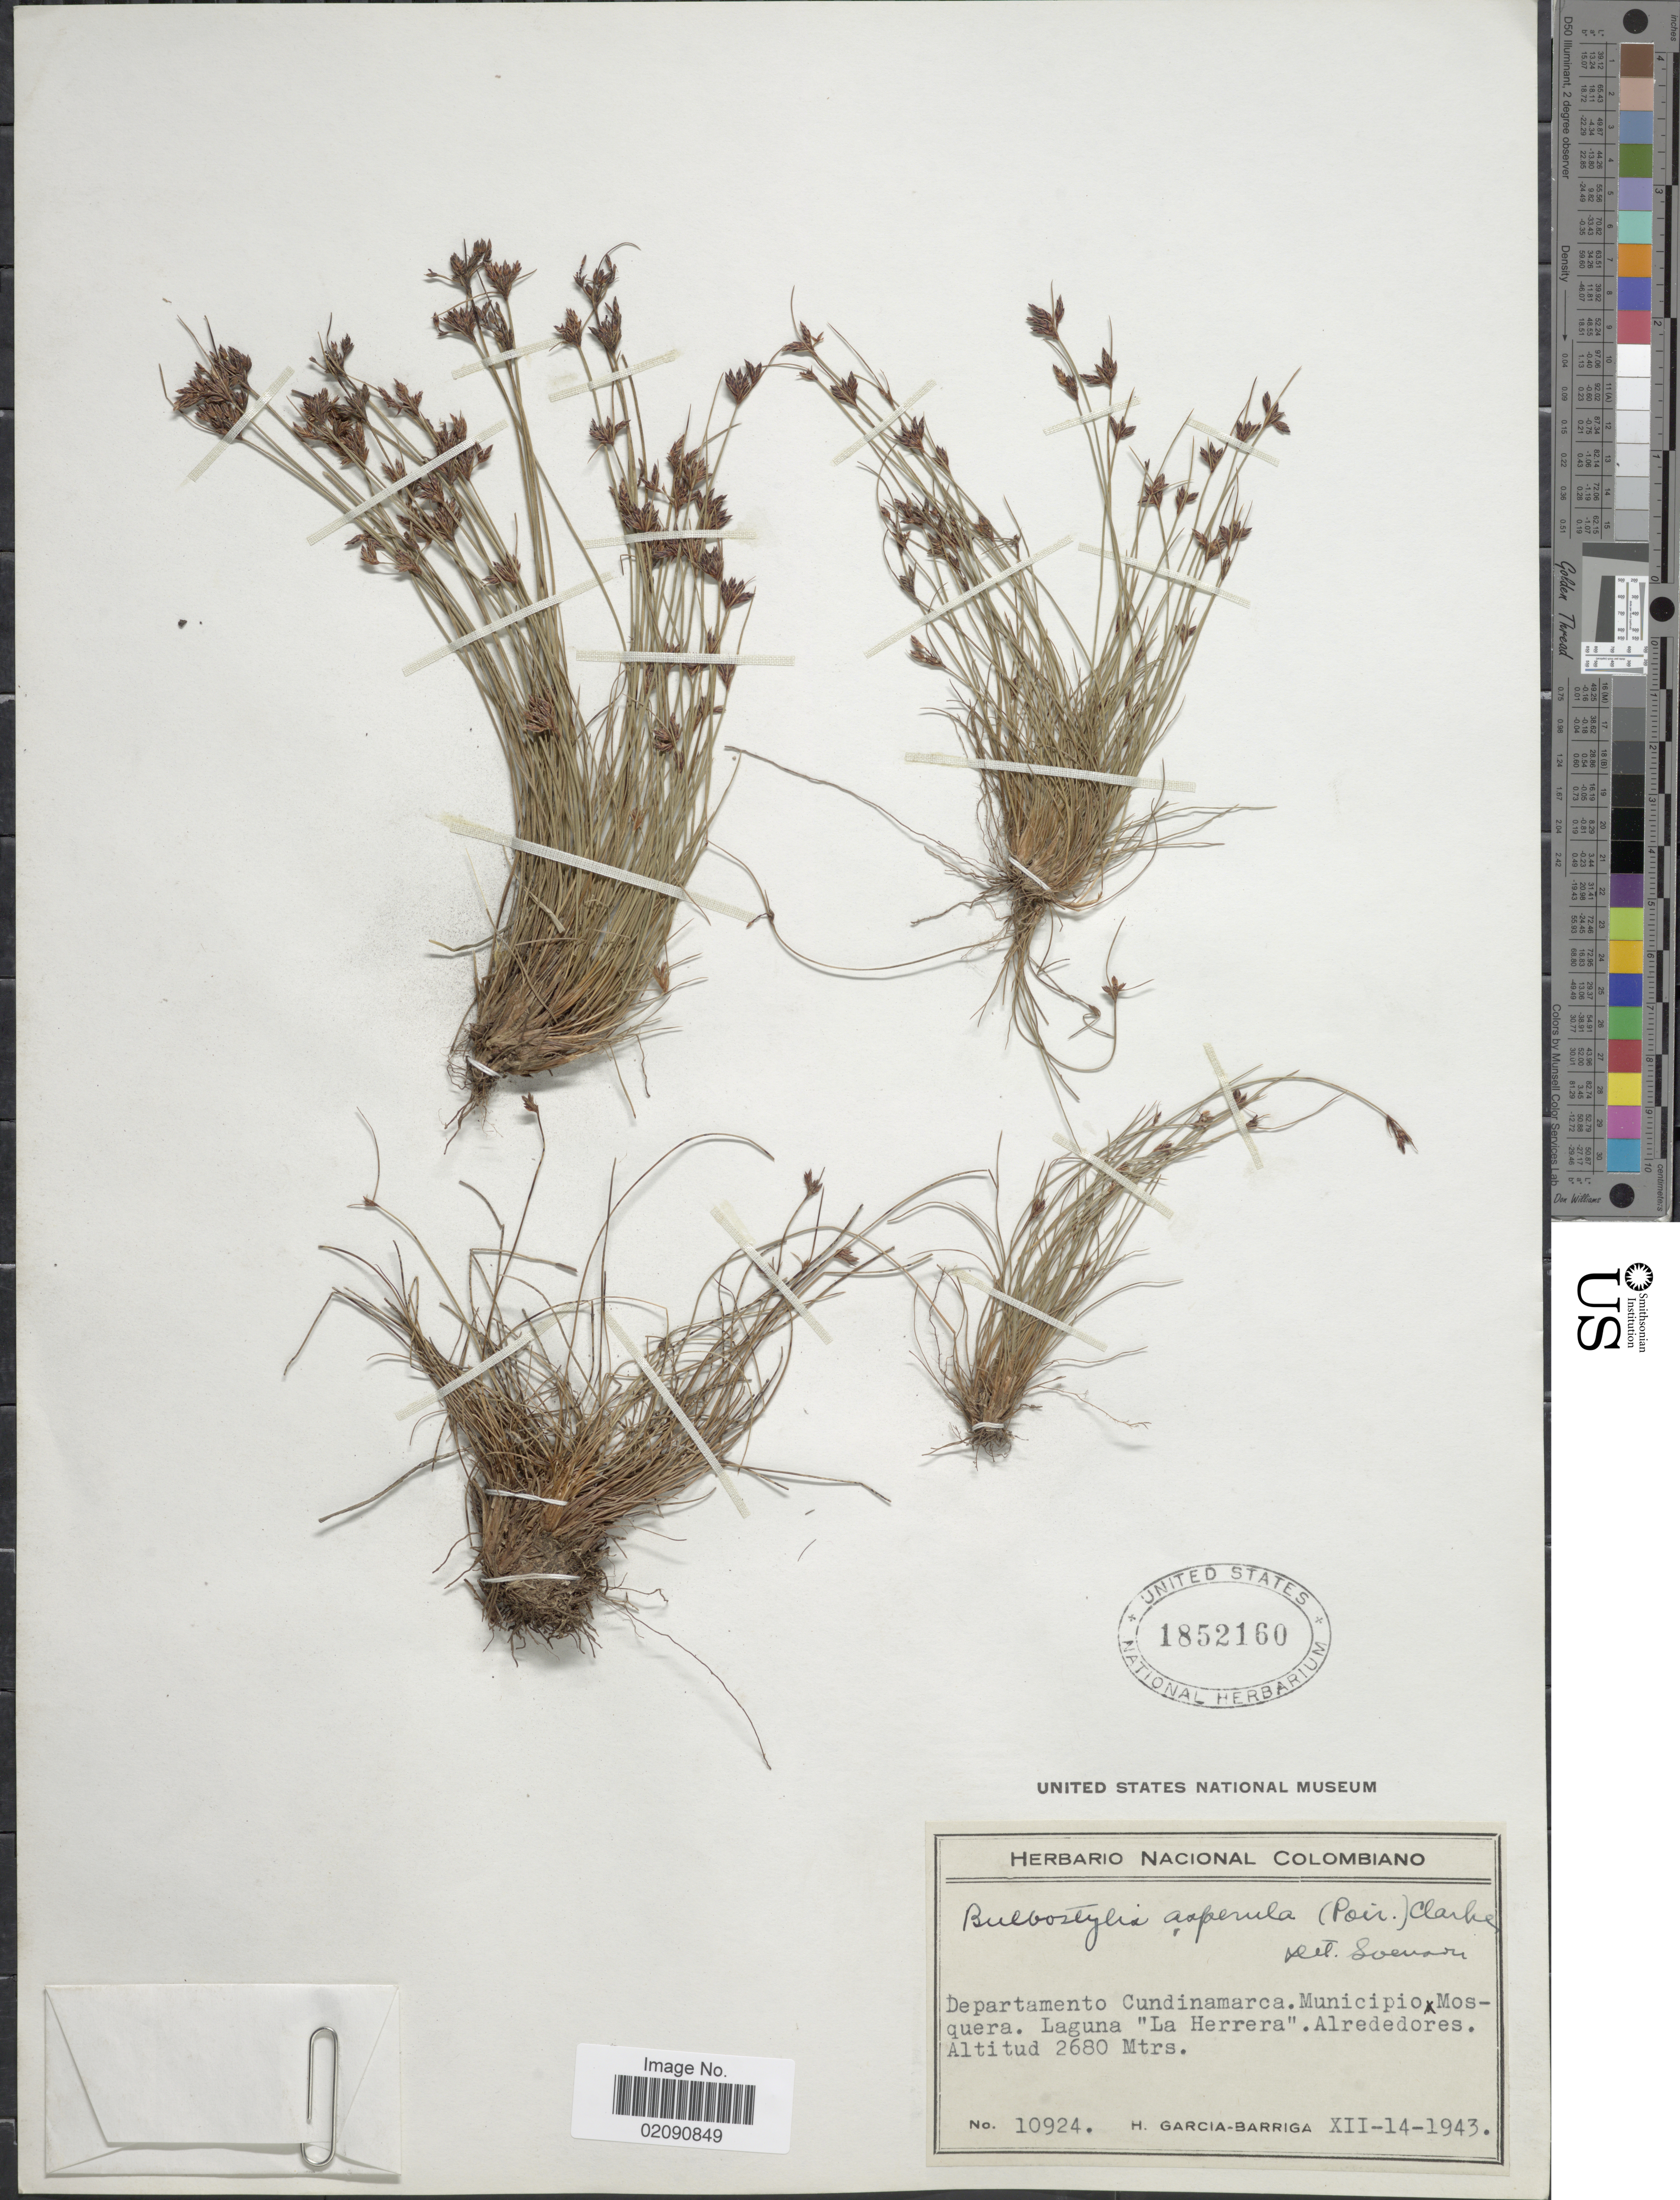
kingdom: Plantae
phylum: Tracheophyta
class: Liliopsida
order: Poales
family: Cyperaceae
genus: Bulbostylis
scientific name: Bulbostylis asperula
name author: (Kunth) C.B. Clarke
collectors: H. García Barriga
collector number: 10924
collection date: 1943-12-14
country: Colombia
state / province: Cundinamarca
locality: Municipio [Foreign script] Mosquera, Laguna "La Herrera", Alrededores.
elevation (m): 2680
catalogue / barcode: US 1852160